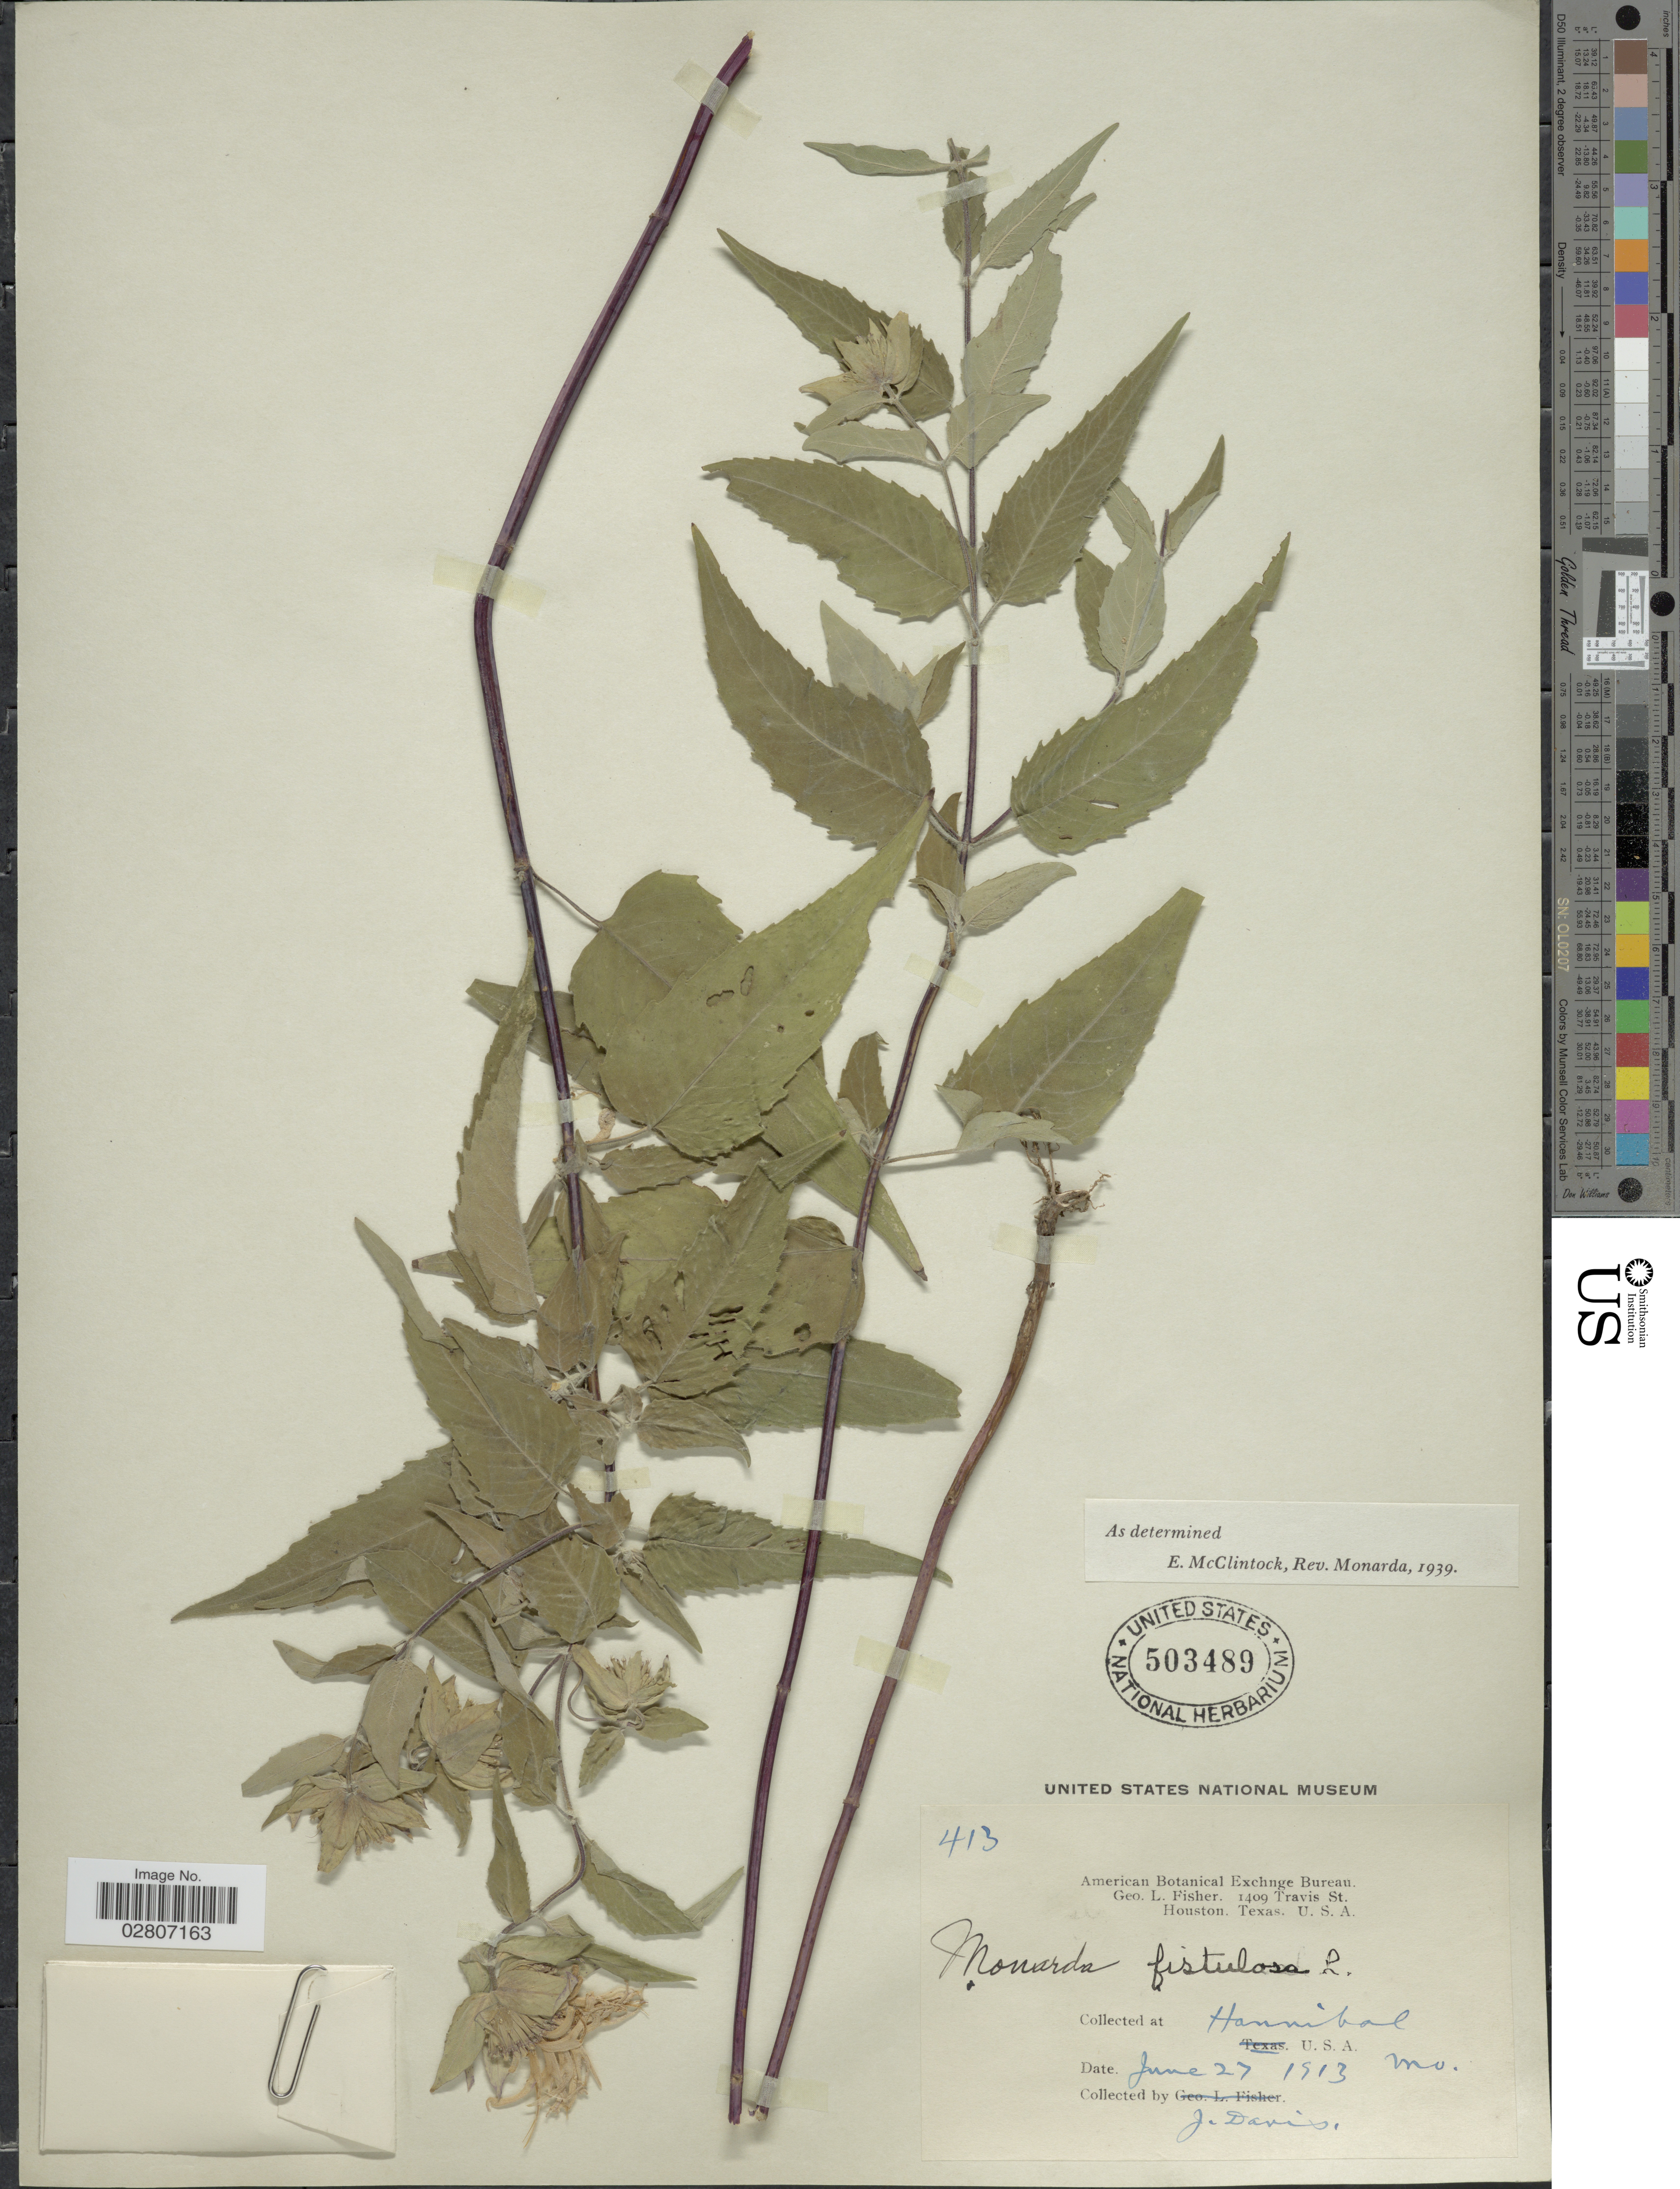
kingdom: Plantae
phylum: Tracheophyta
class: Magnoliopsida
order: Lamiales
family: Lamiaceae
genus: Monarda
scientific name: Monarda fistulosa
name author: L.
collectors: J. Davis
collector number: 413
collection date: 1913-06-27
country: United States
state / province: Missouri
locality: Hannibal.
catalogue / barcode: US 503489